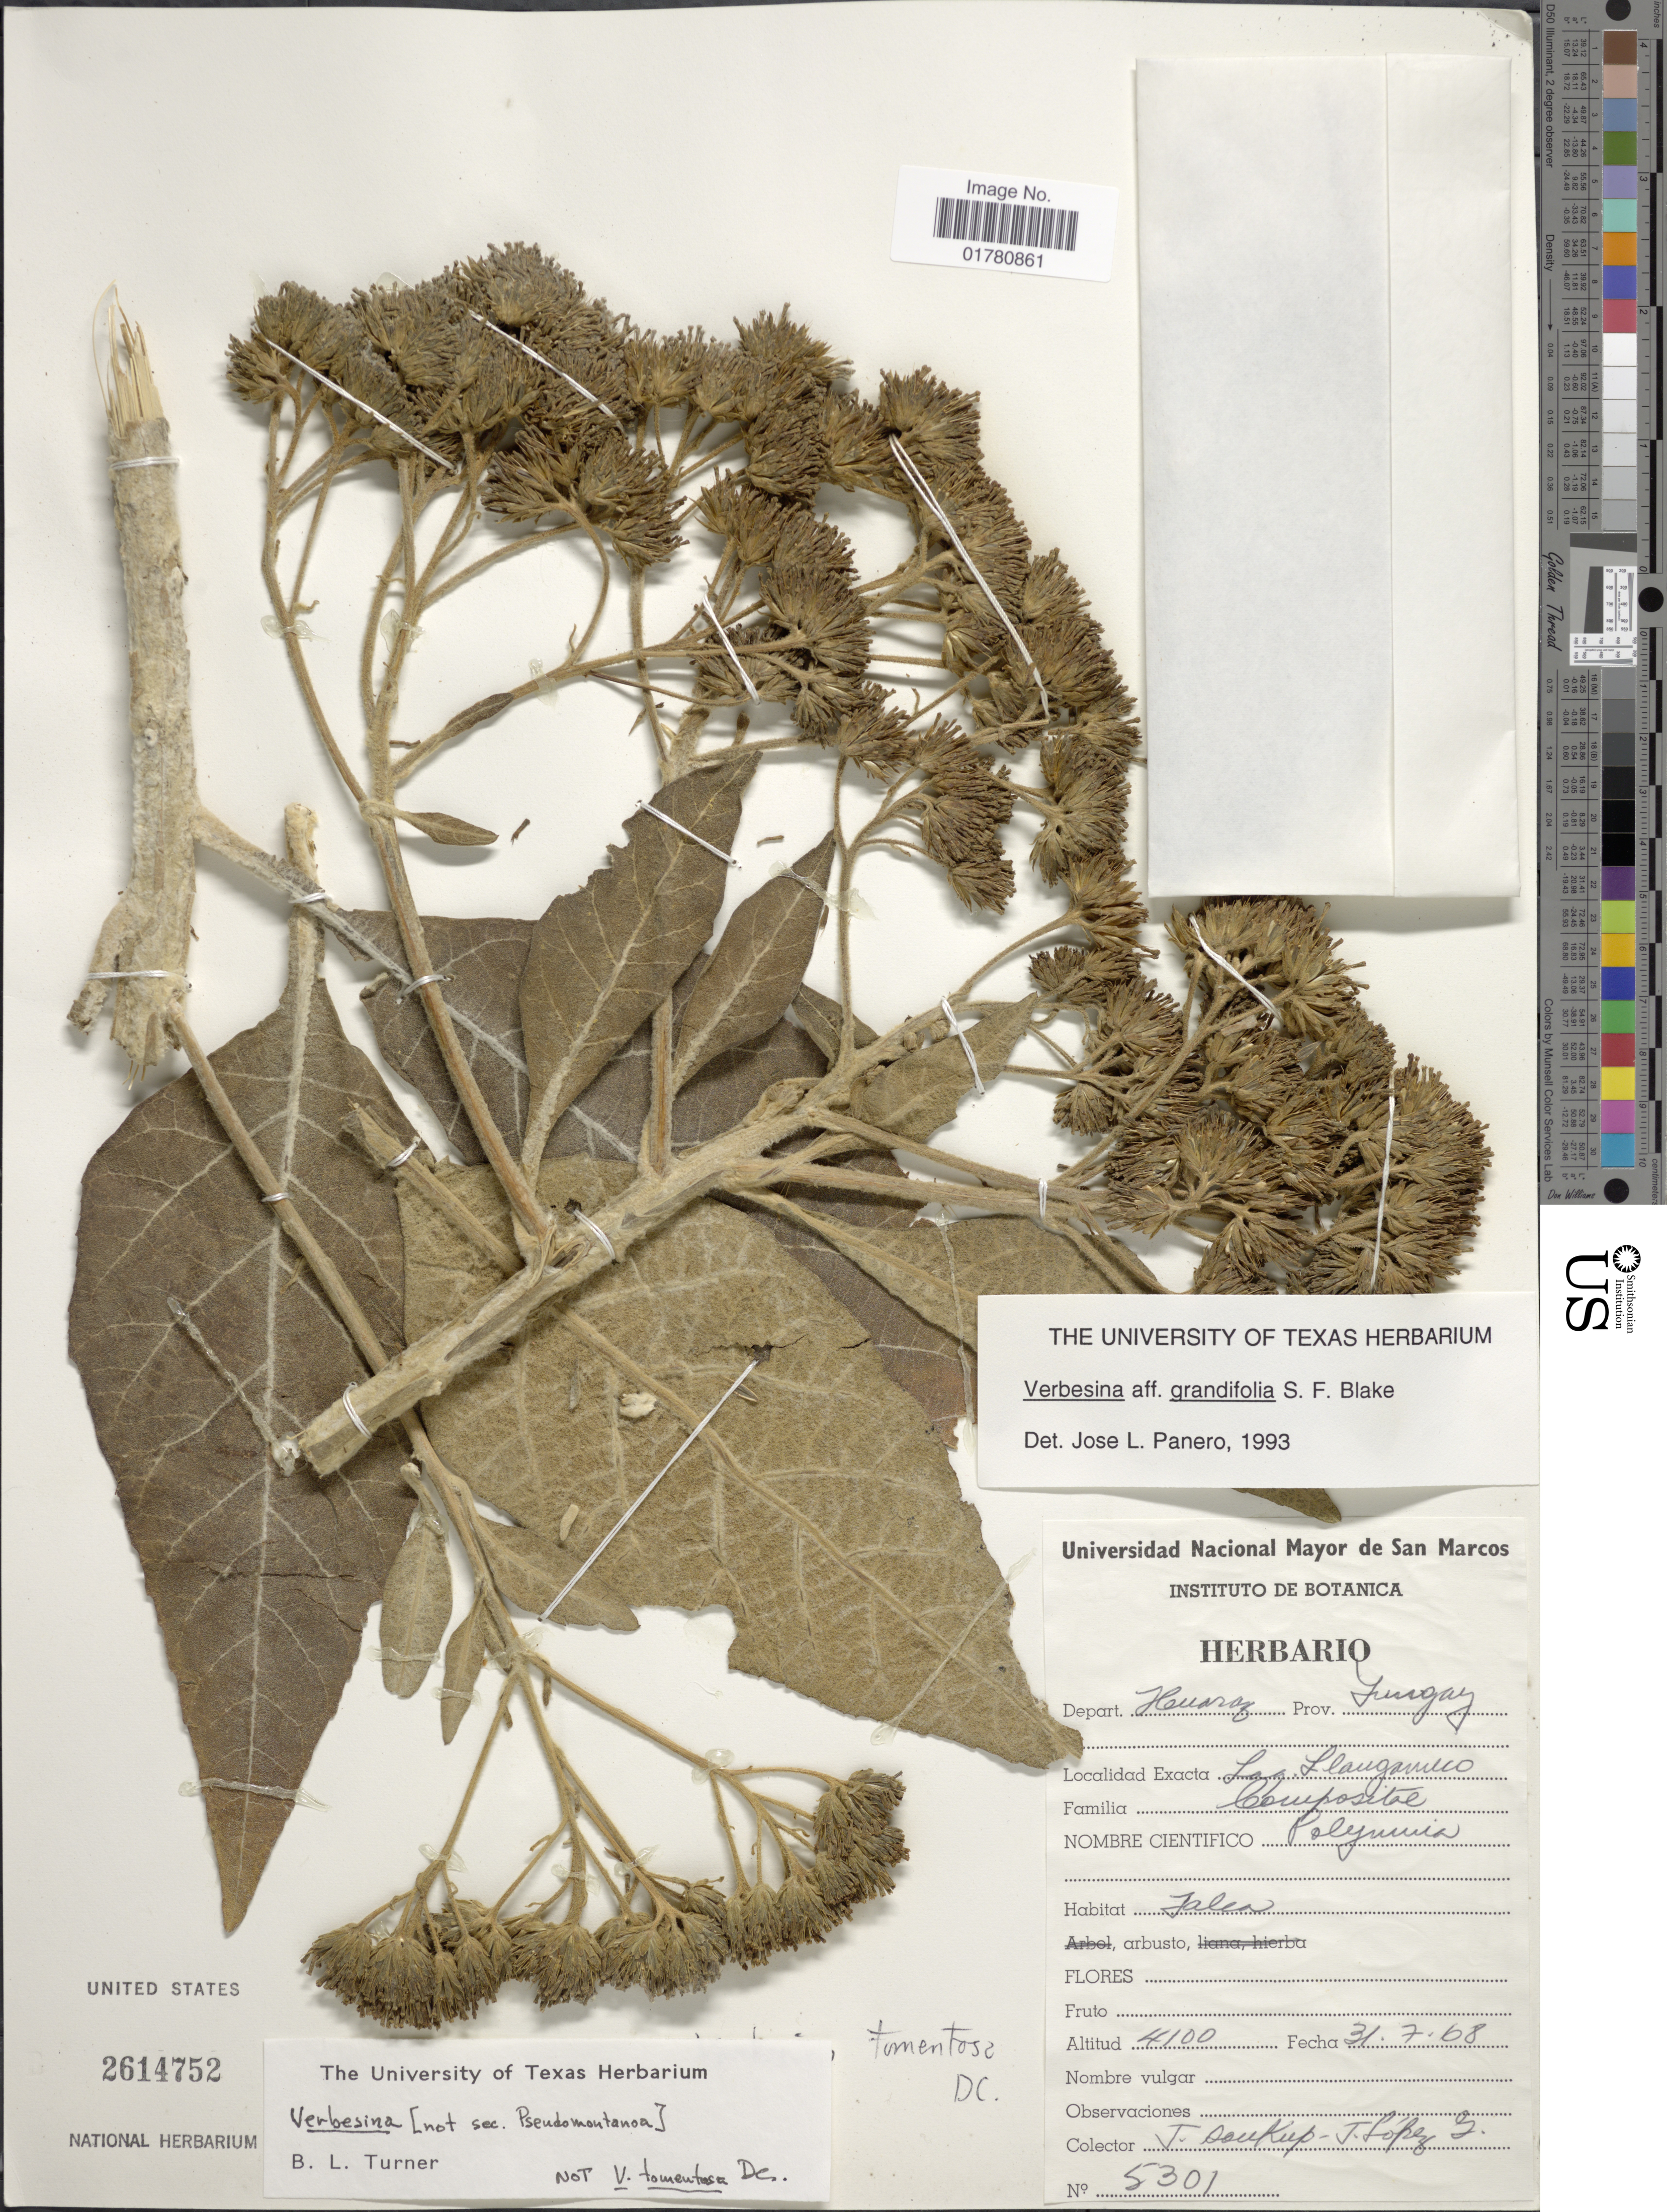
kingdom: Plantae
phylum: Tracheophyta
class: Magnoliopsida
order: Asterales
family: Asteraceae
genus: Verbesina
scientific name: Verbesina grandifolia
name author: S.F. Blake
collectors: J. Soukup & J. López G.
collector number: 5301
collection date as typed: Transcribed d/m/y: 31/7/68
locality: Depart Huaraz, Prov. Yungay, Las Llanganuco [interpreted]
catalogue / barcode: US 2614752